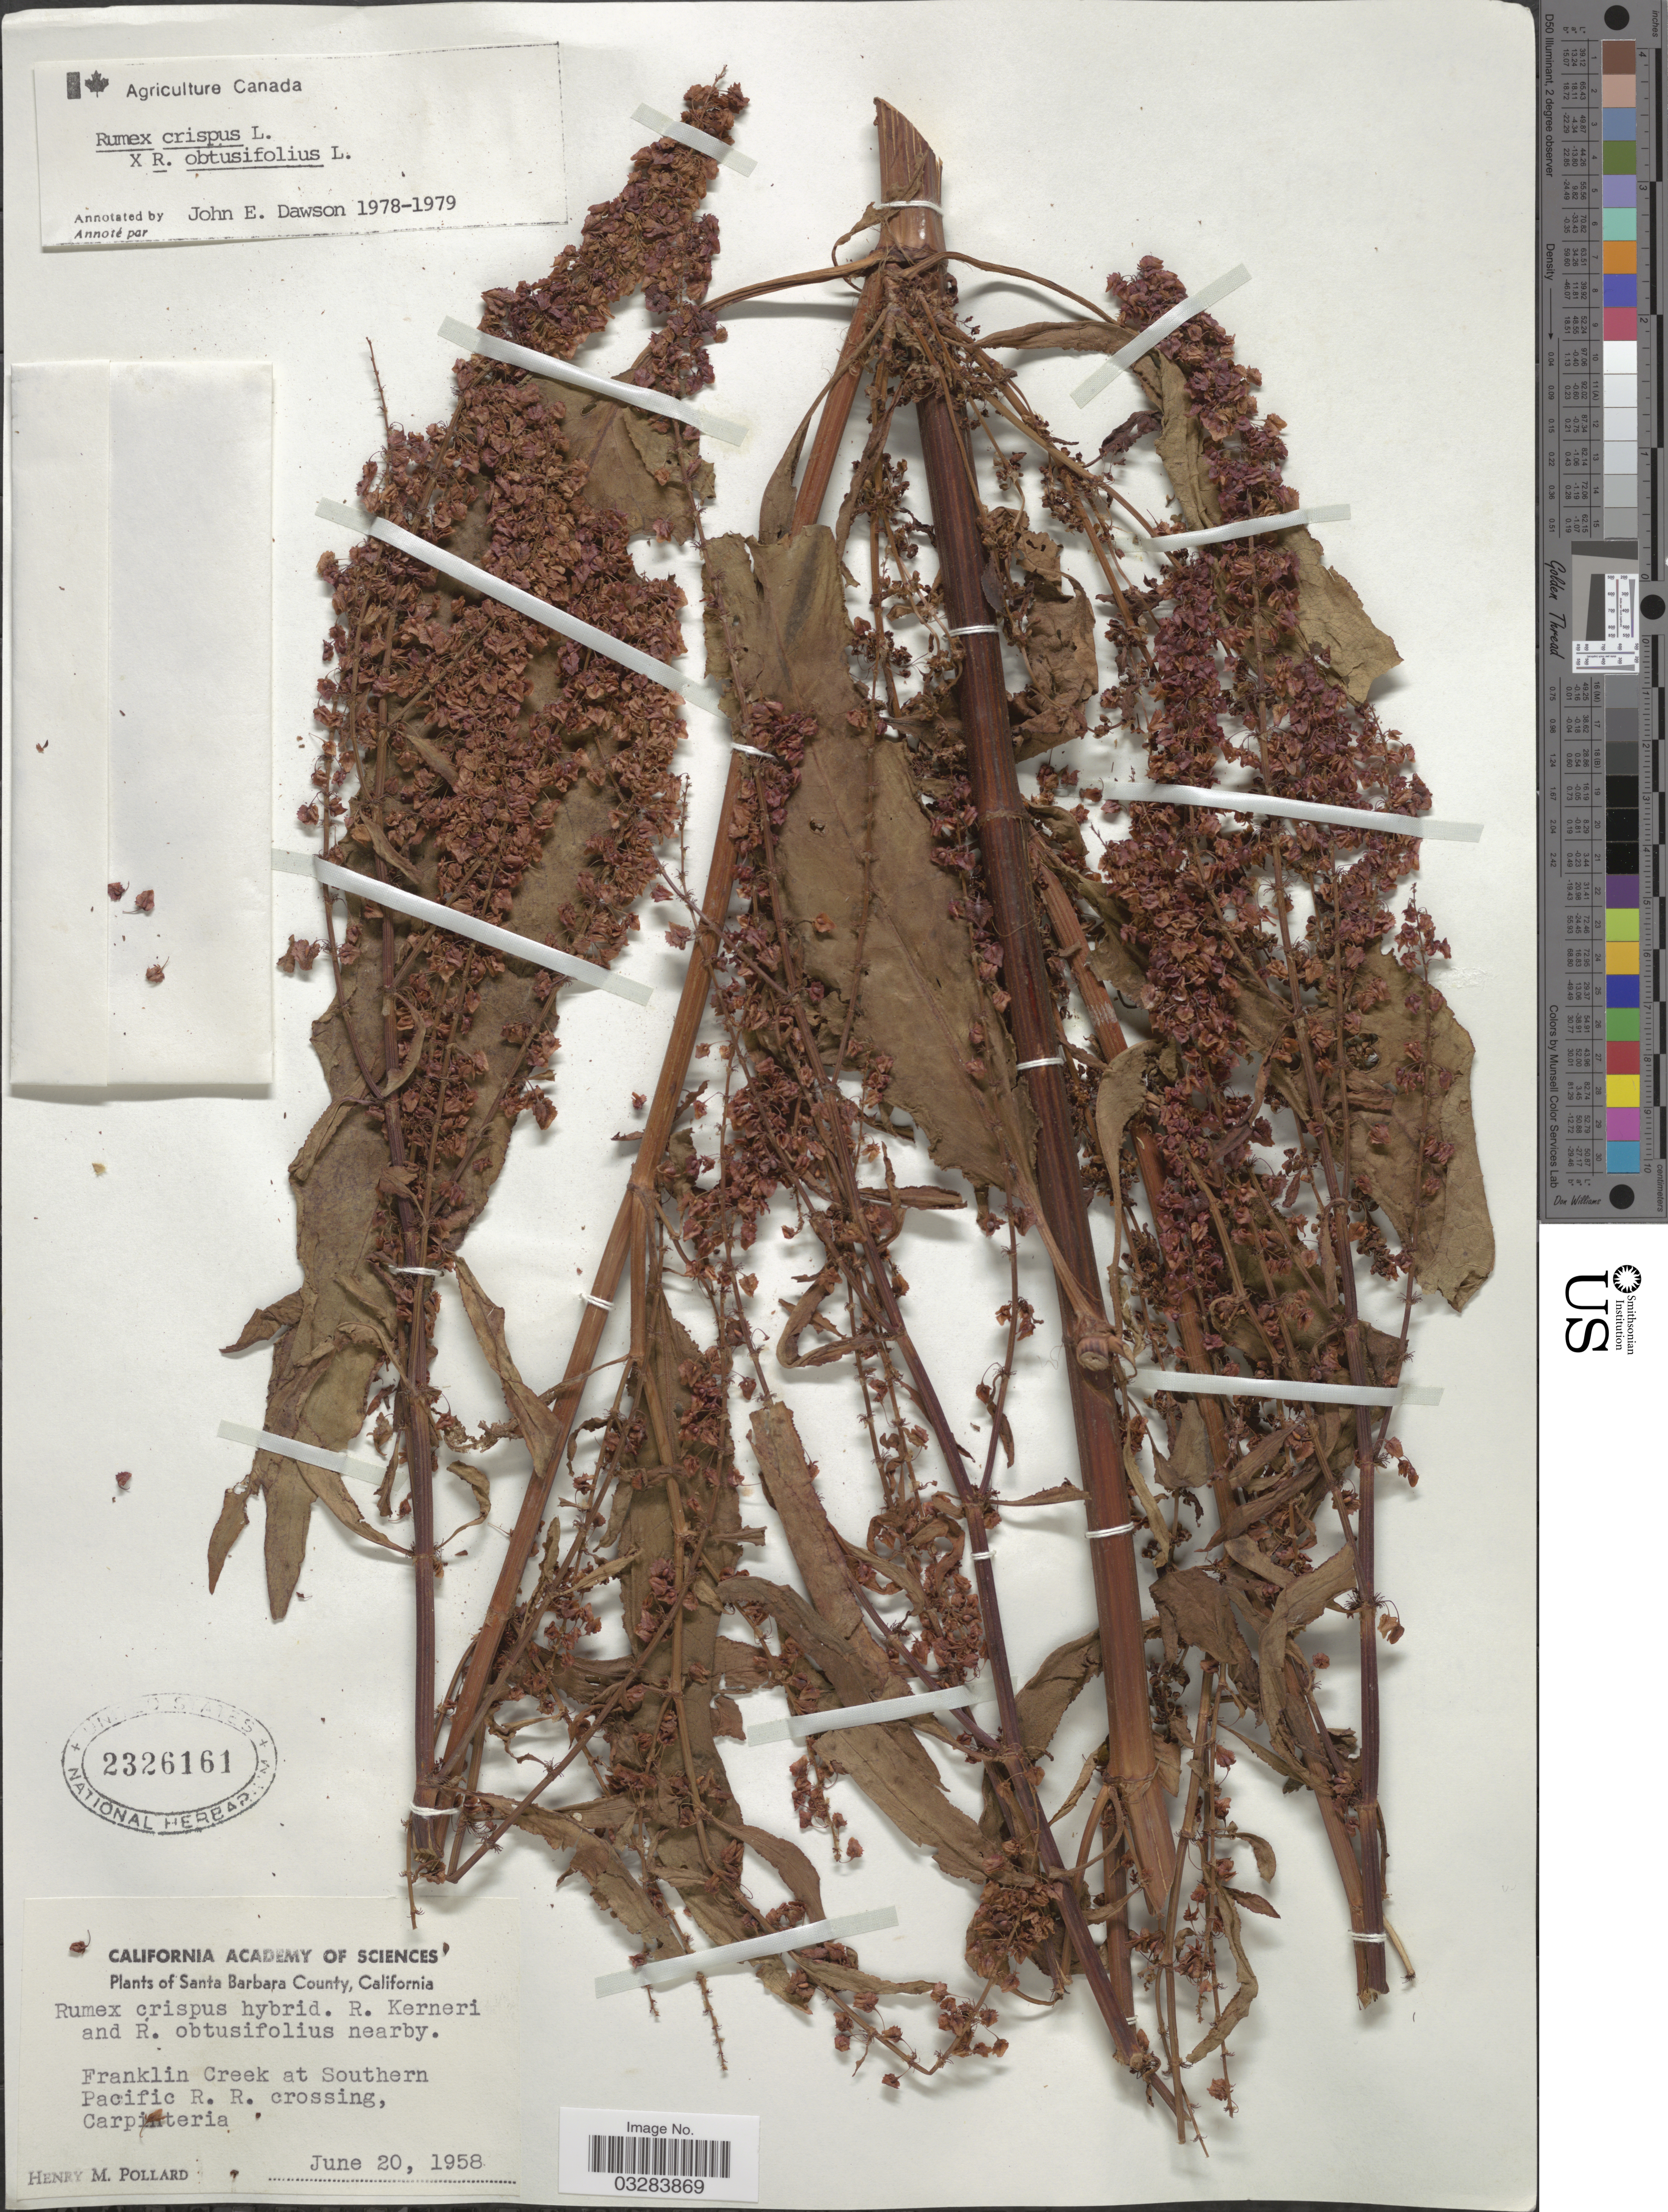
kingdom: Plantae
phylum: Tracheophyta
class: Magnoliopsida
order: Caryophyllales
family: Polygonaceae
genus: Rumex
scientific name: Rumex crispus x R. obtusifolius L.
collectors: H. M. Pollard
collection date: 1958-06-20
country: United States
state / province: California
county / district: Santa Barbara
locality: Santa Barbara County, Franklin Creek at Southern Pacific R. R. crossing, Carpinteria.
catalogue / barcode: US 2326161